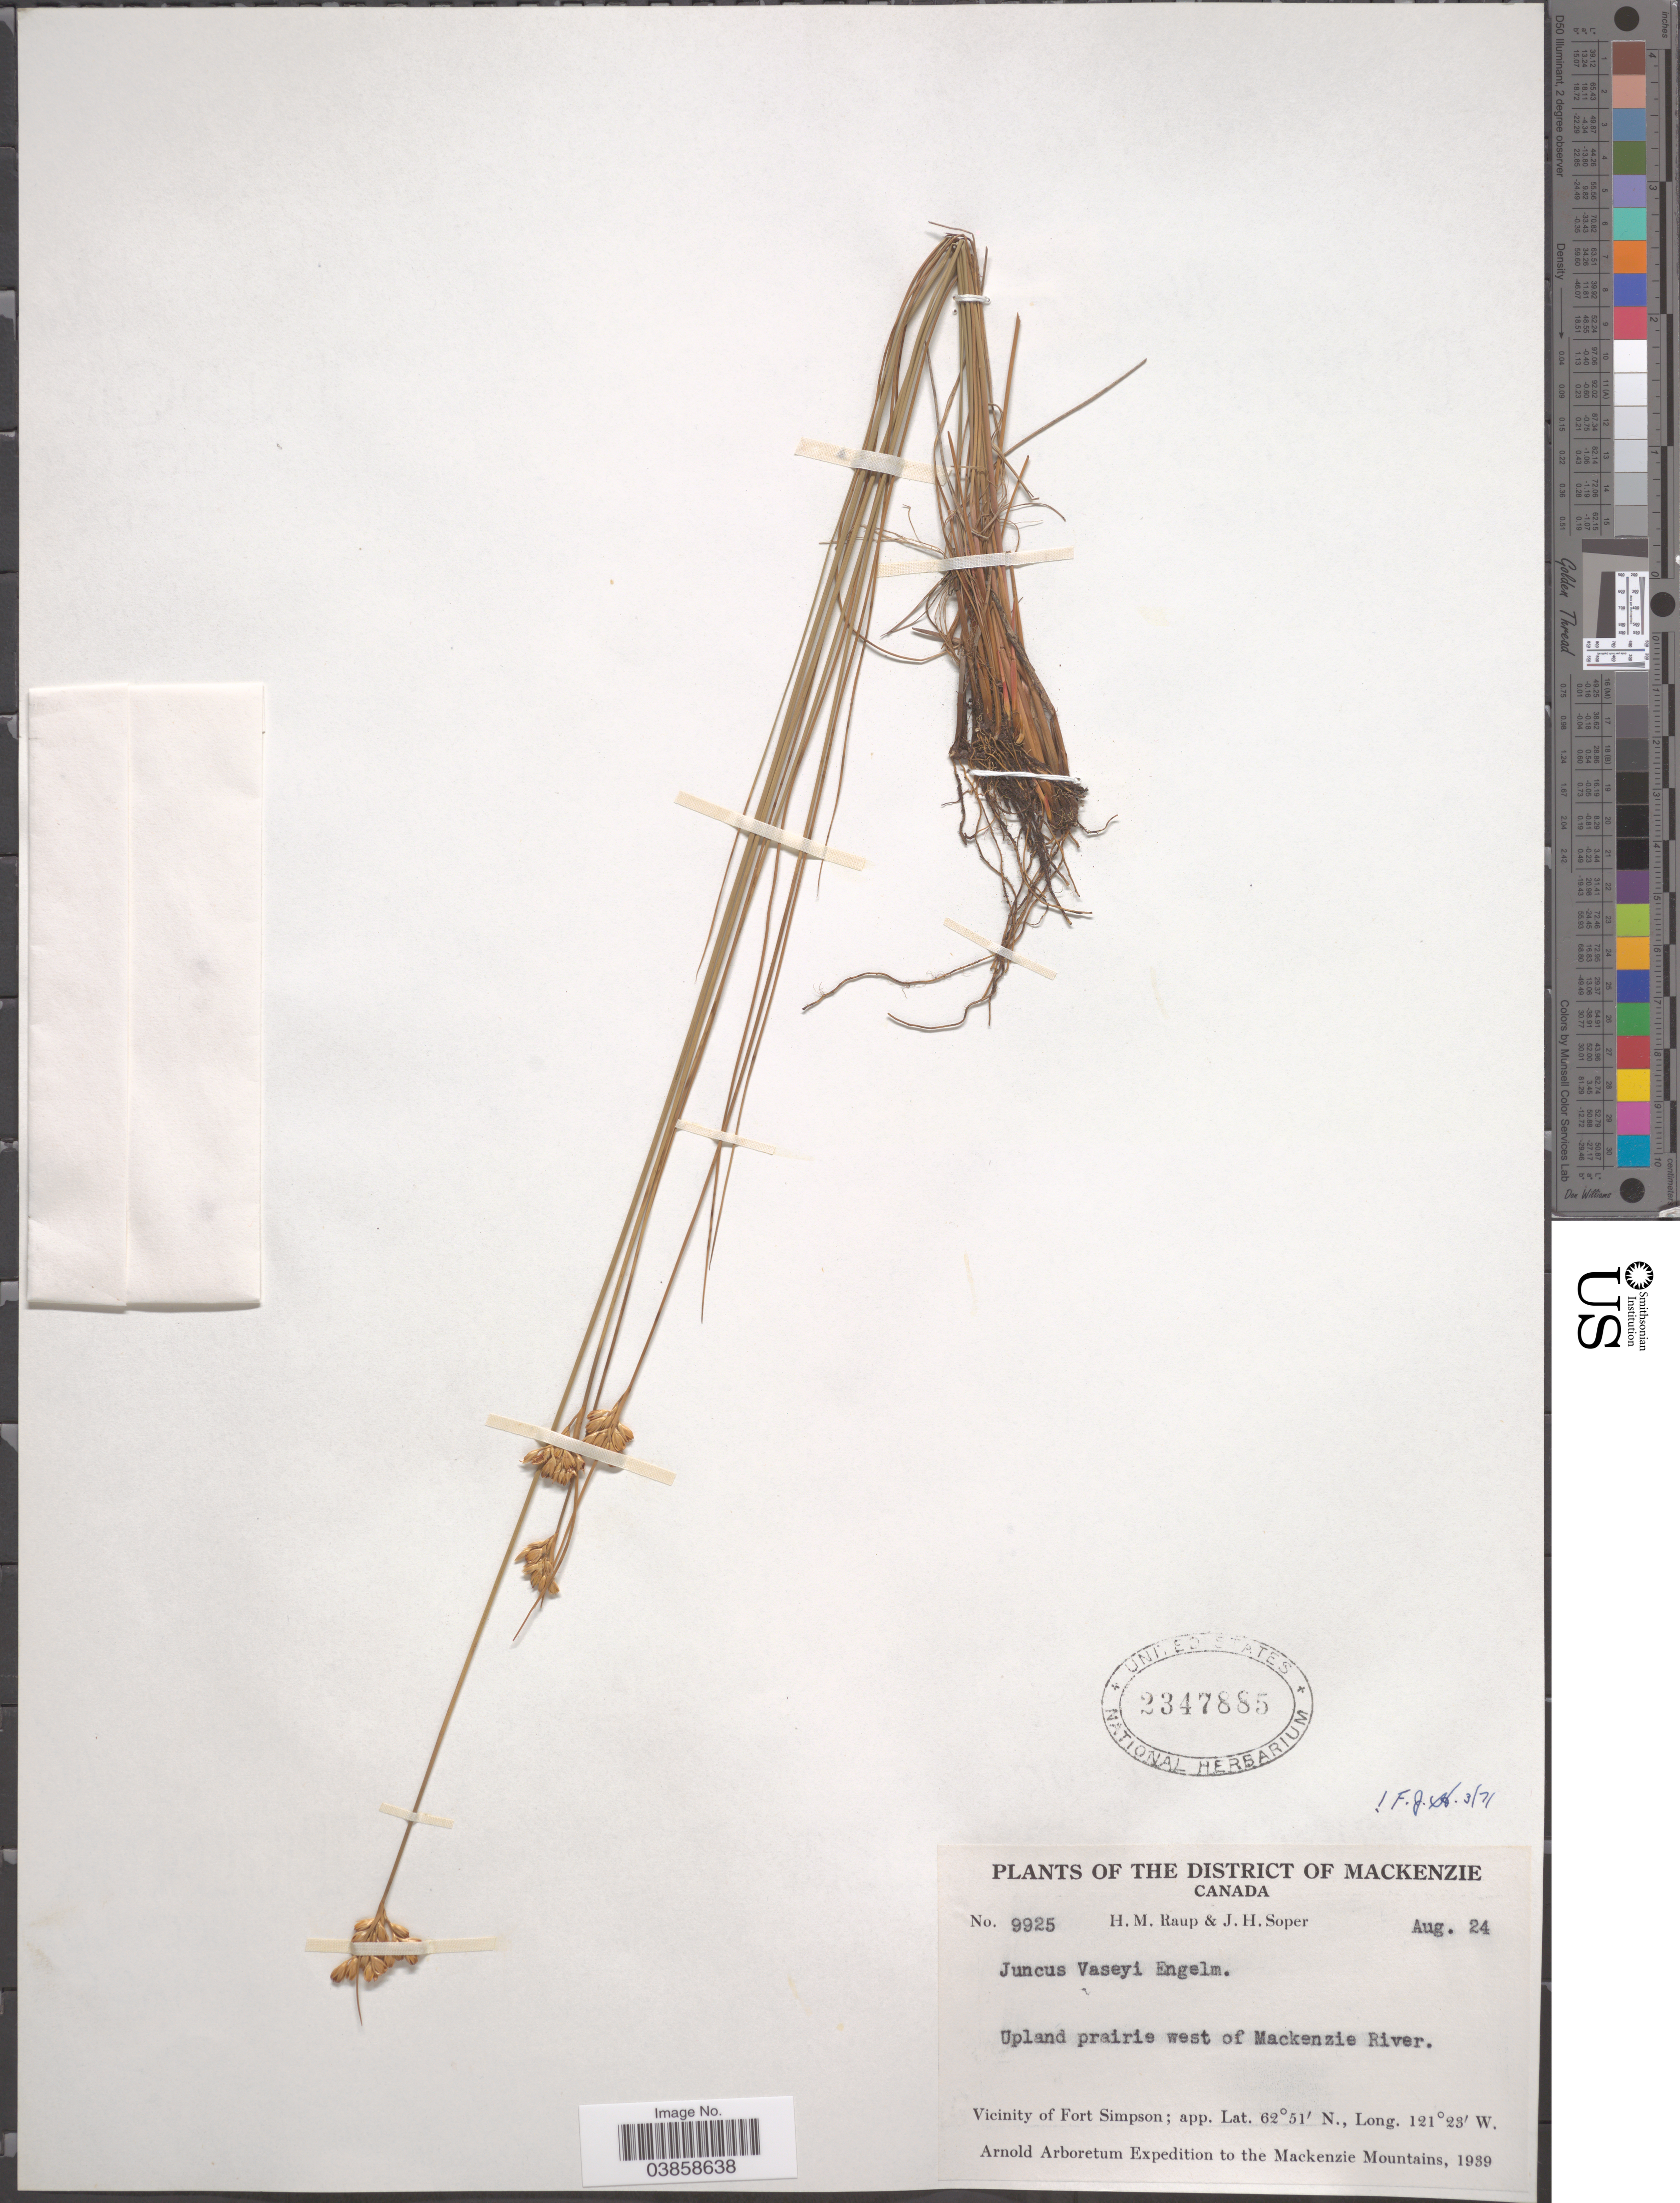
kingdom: Plantae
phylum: Tracheophyta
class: Liliopsida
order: Poales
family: Juncaceae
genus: Juncus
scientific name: Juncus vaseyi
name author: Engelm.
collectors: H. Raup & J. H. Soper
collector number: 9925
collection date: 1939-08-24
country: Canada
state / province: Northwest Territories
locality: The District of Mackenzie. Upland prairie west of Mackenzie River. Vicinity of Fort Simpson.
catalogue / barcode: US 2347885